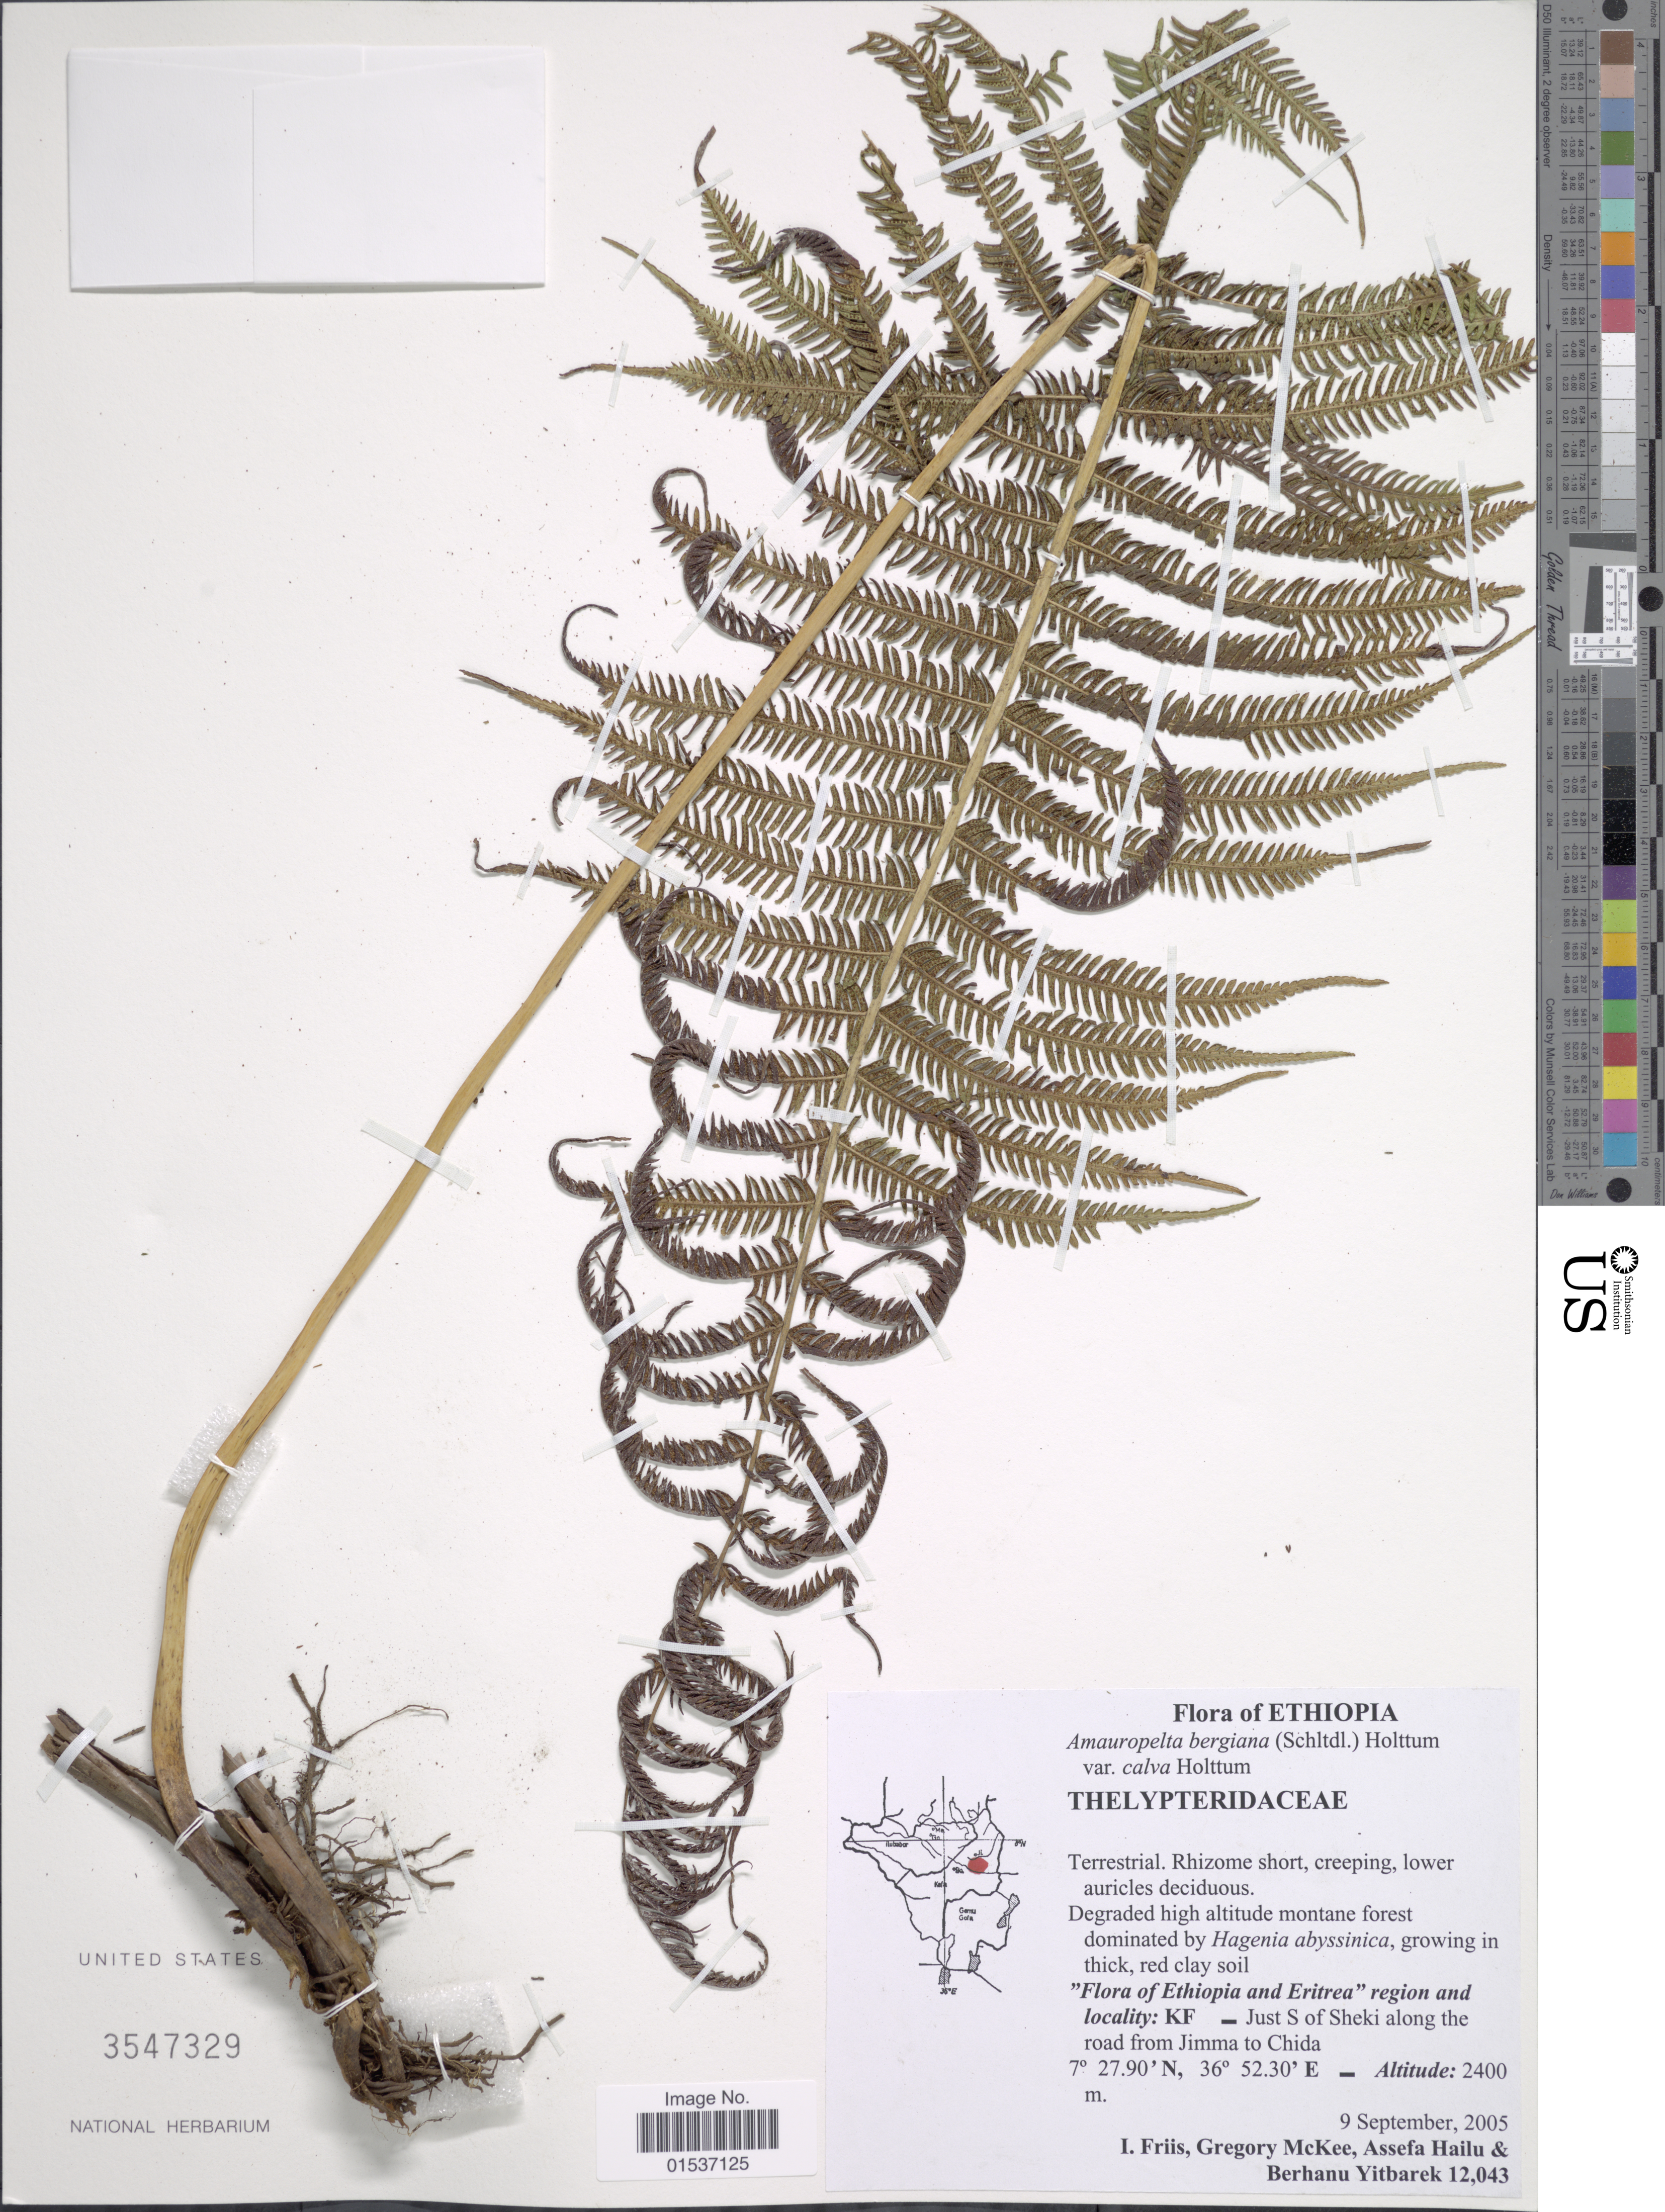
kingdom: Plantae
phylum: Tracheophyta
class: Polypodiopsida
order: Polypodiales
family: Thelypteridaceae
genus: Thelypteris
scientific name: Thelypteris bergiana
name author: (Schltdl.) Ching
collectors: I. Friis, G. S. McKee, A. Hailu & B. Yitbarek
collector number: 12043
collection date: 2005-09-09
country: Ethiopia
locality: Ethiopia and Eritea region and locality: KF - just S of Sheki along the road from Jimma to Chida.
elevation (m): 2400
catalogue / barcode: US 3547329